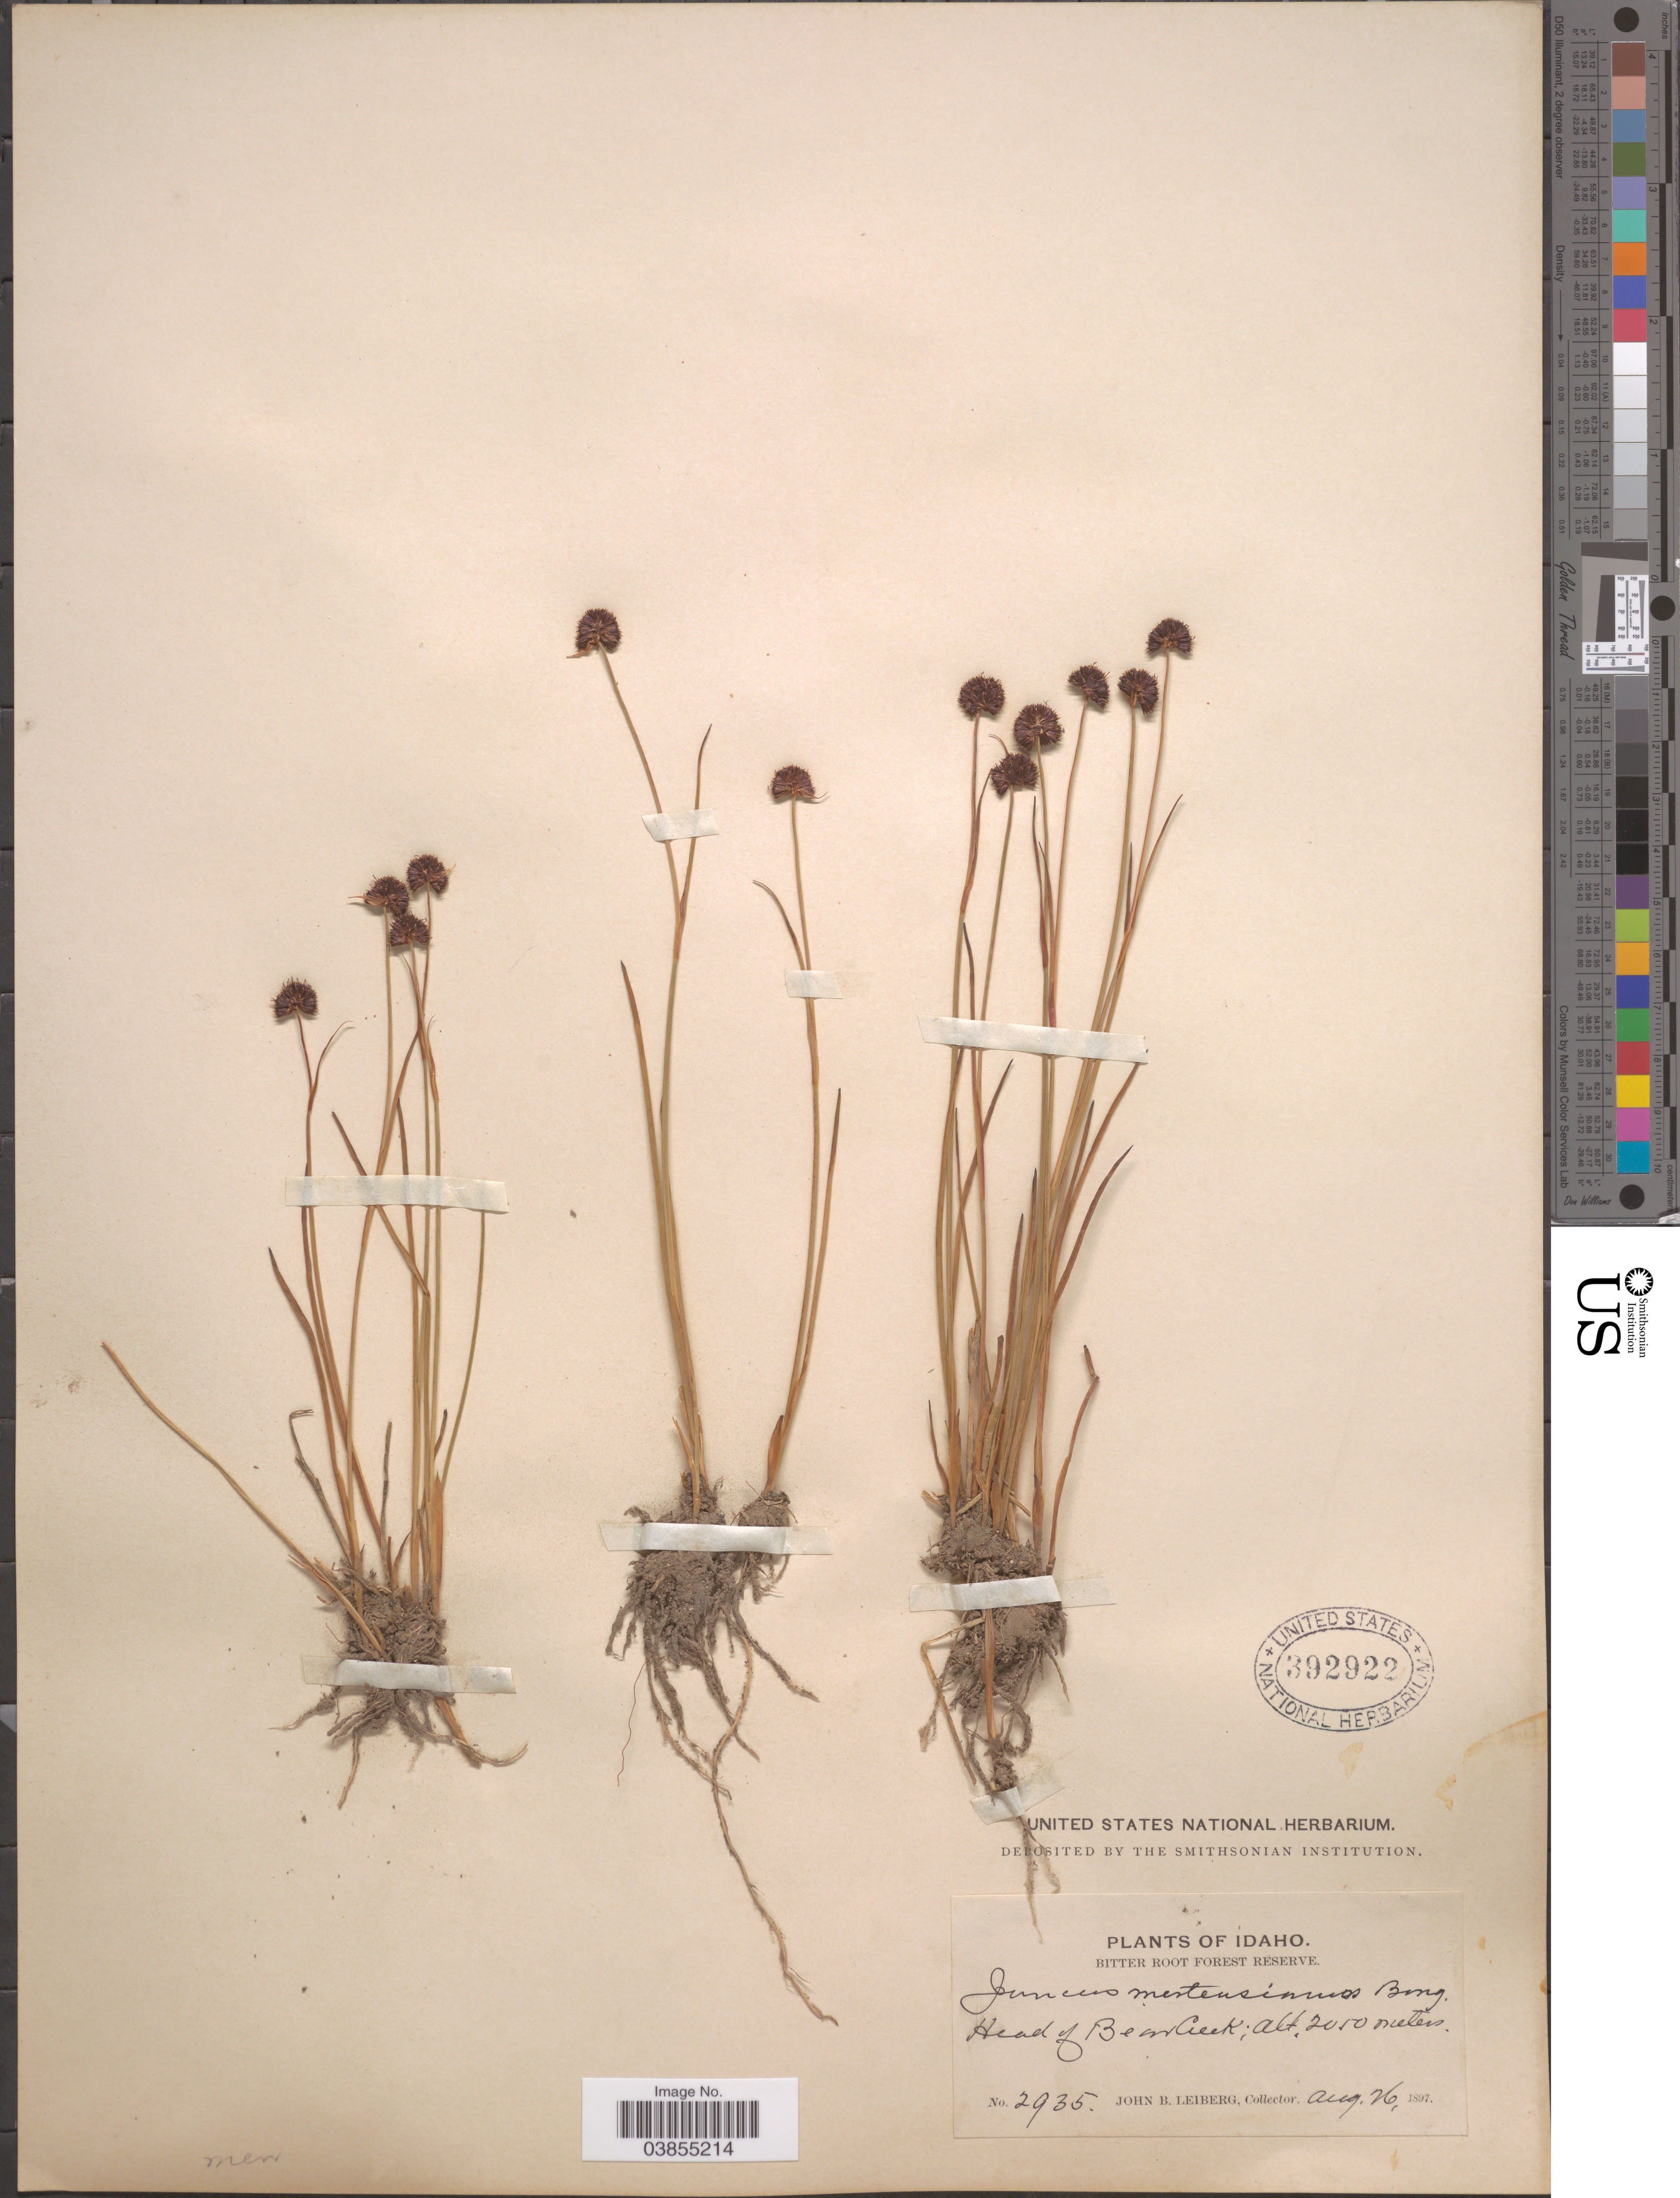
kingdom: Plantae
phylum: Tracheophyta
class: Liliopsida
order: Poales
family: Juncaceae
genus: Juncus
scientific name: Juncus mertensianus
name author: Bong.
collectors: J. B. Leiberg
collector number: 2935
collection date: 1897-08-26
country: United States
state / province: Idaho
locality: Bitter Root Forest Reserve. Head of Bear Creek.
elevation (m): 2050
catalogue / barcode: US 392922